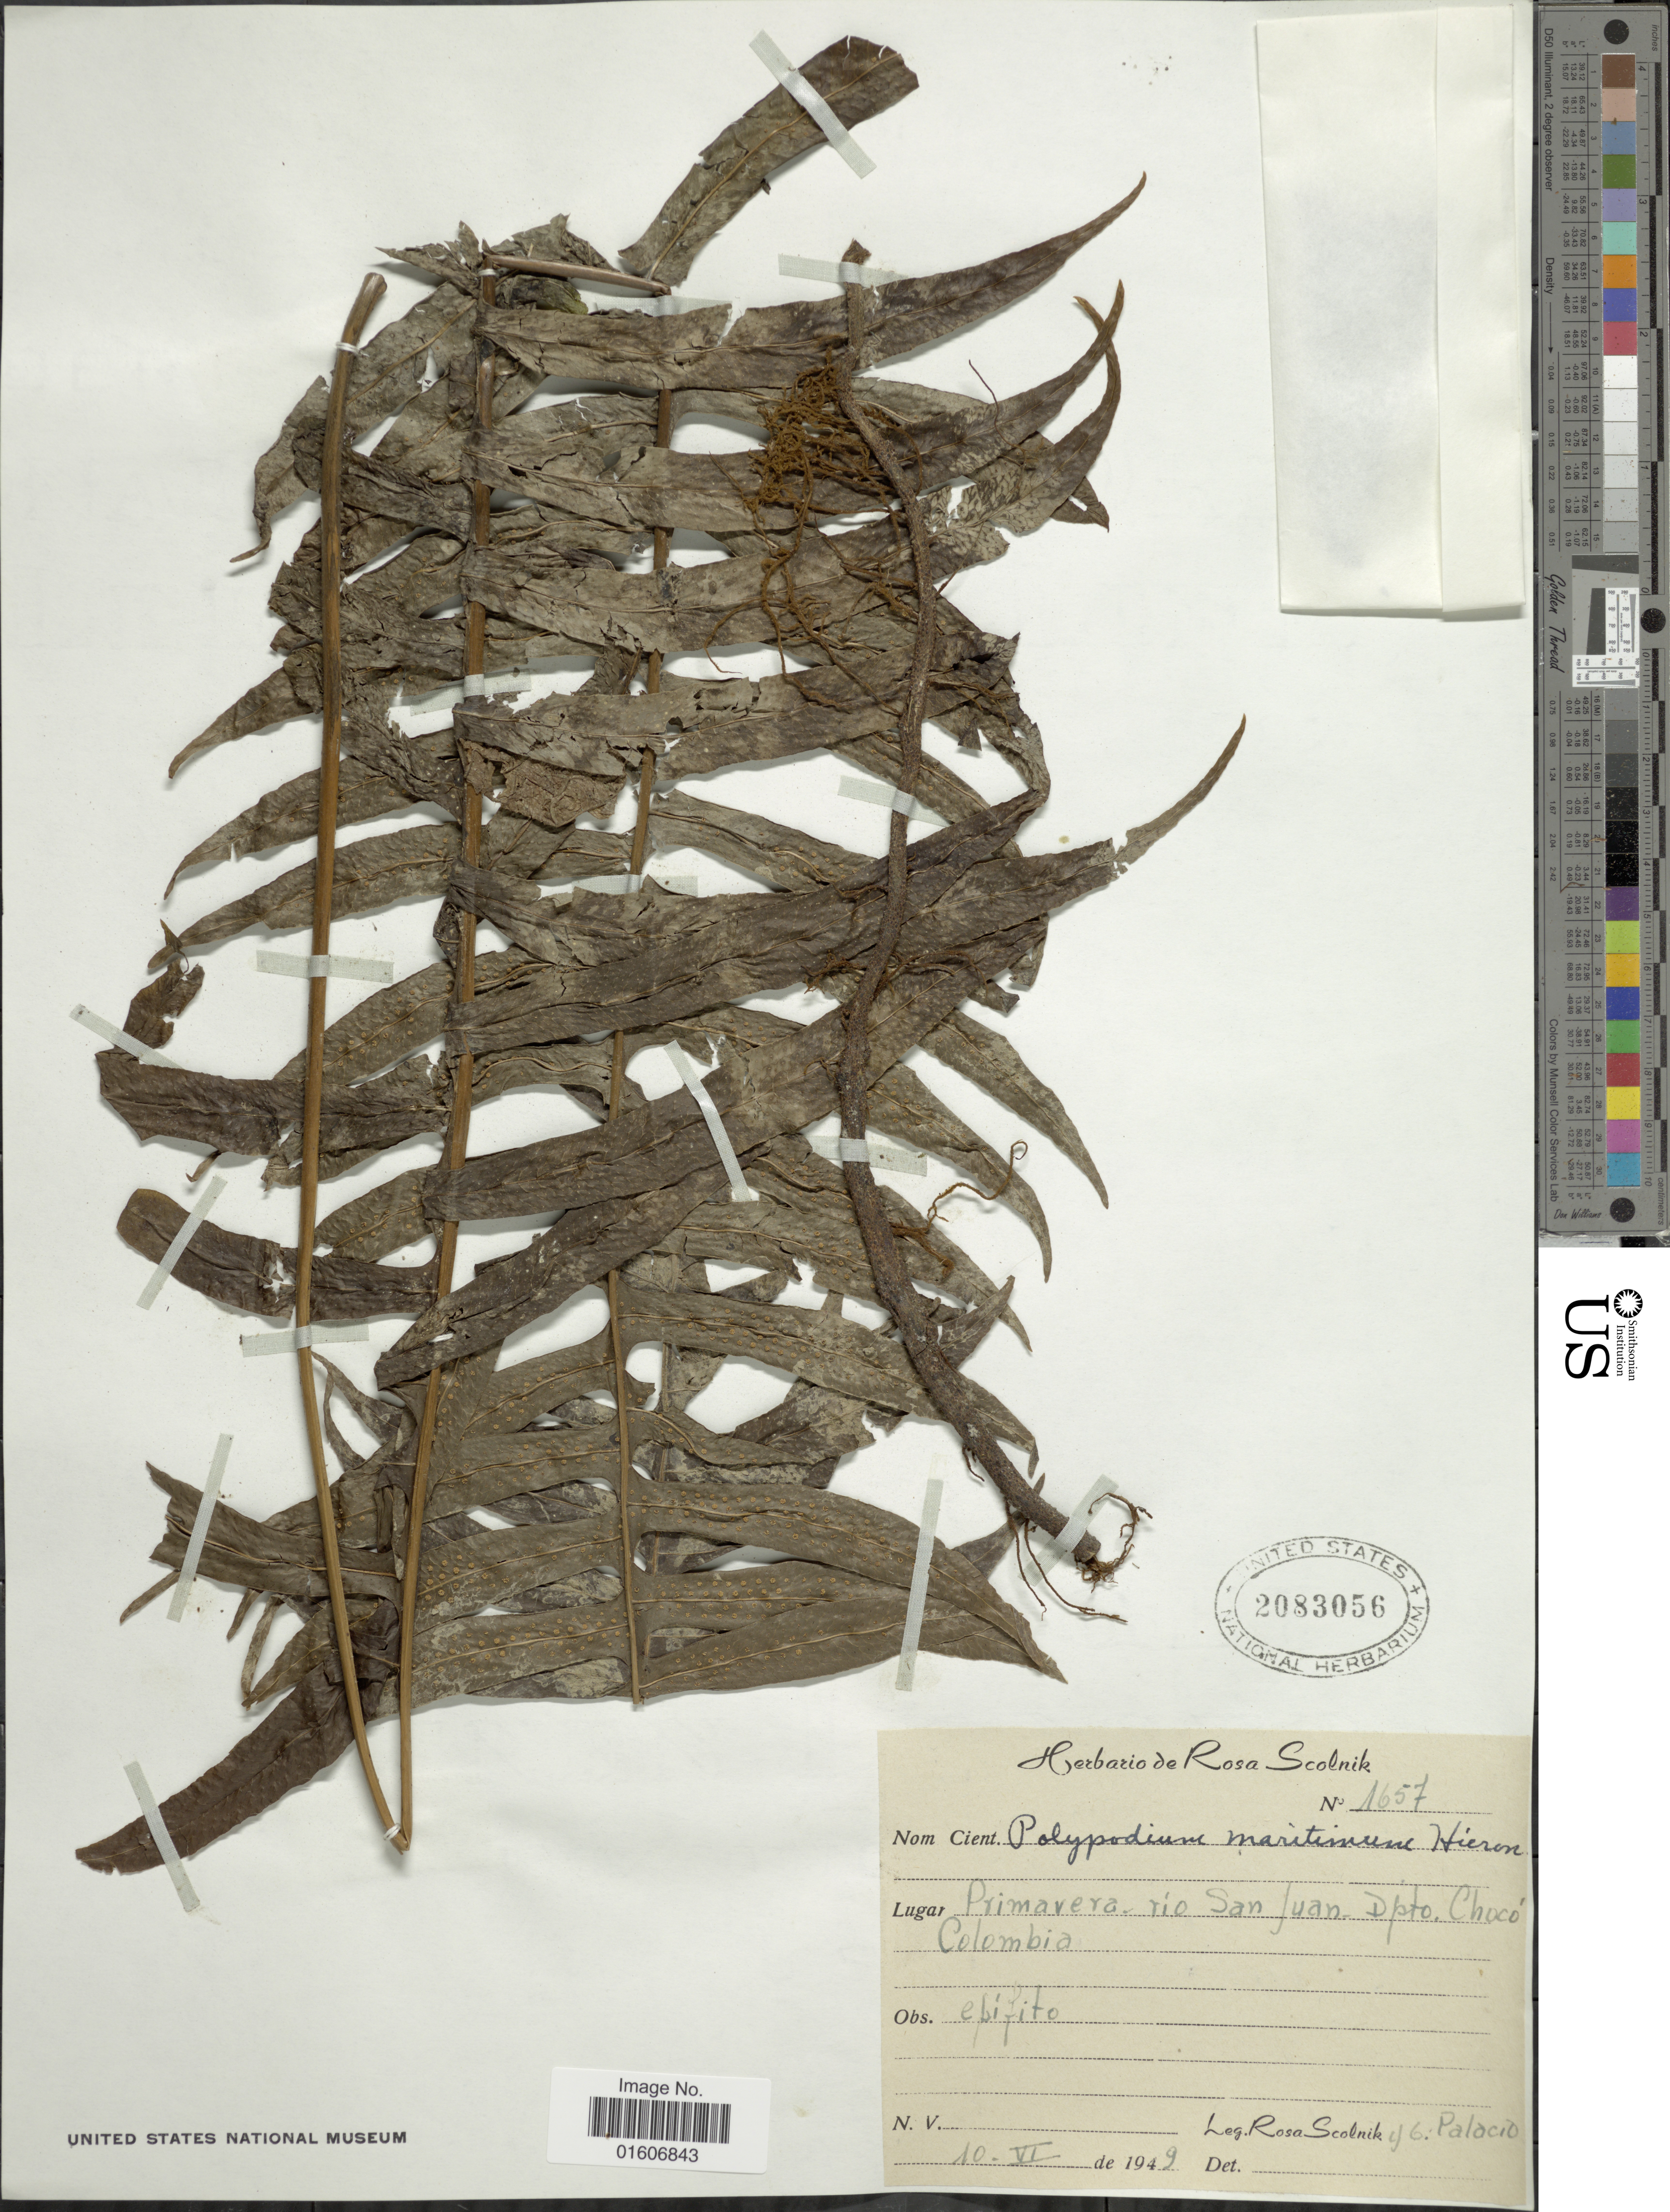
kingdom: Plantae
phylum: Tracheophyta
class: Polypodiopsida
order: Polypodiales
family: Polypodiaceae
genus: Serpocaulon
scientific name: Serpocaulon maritimum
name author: (Hieron.) A.R. Sm.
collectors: R. Scolnik & G. Palacios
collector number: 1657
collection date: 1949-06-10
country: Colombia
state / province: Chocó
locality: Primavera rio San Juan Dpto Chocó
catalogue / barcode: US 2083056